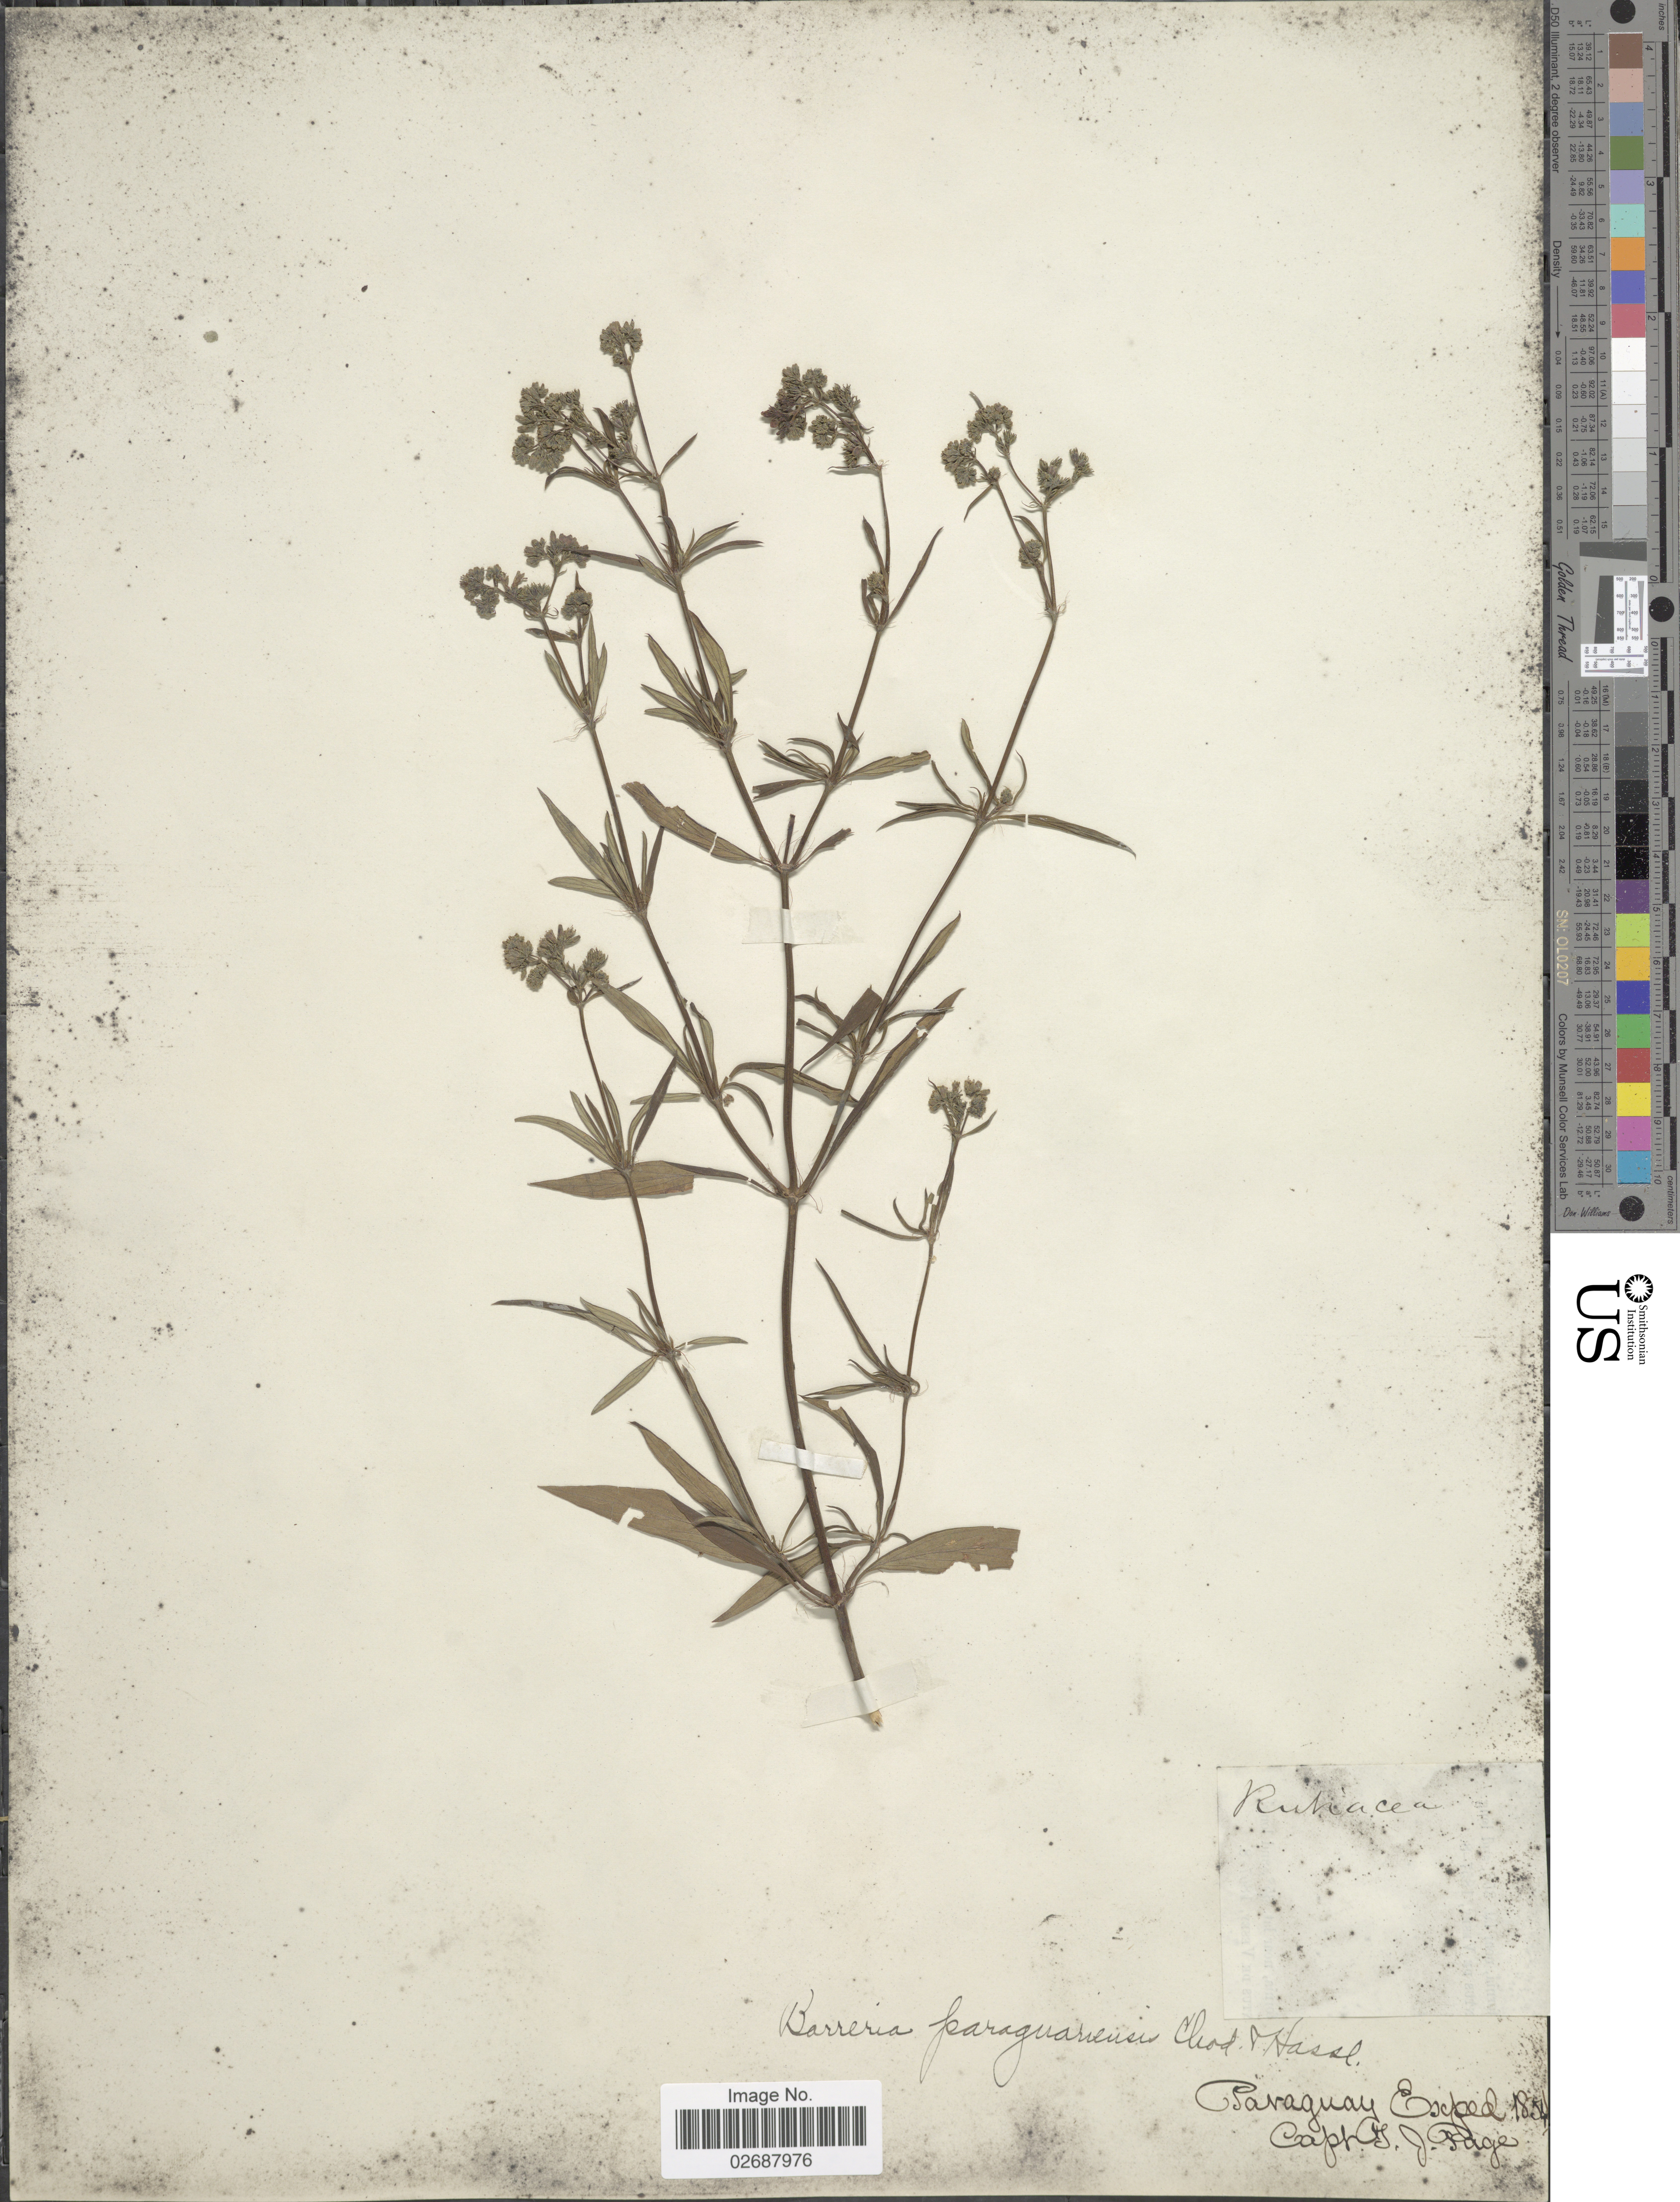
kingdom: Plantae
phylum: Tracheophyta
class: Magnoliopsida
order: Gentianales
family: Rubiaceae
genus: Galianthe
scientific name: Galianthe paraguariensis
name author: (Chodat) E.L. Cabral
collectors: T. J. Page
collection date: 1854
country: Paraguay